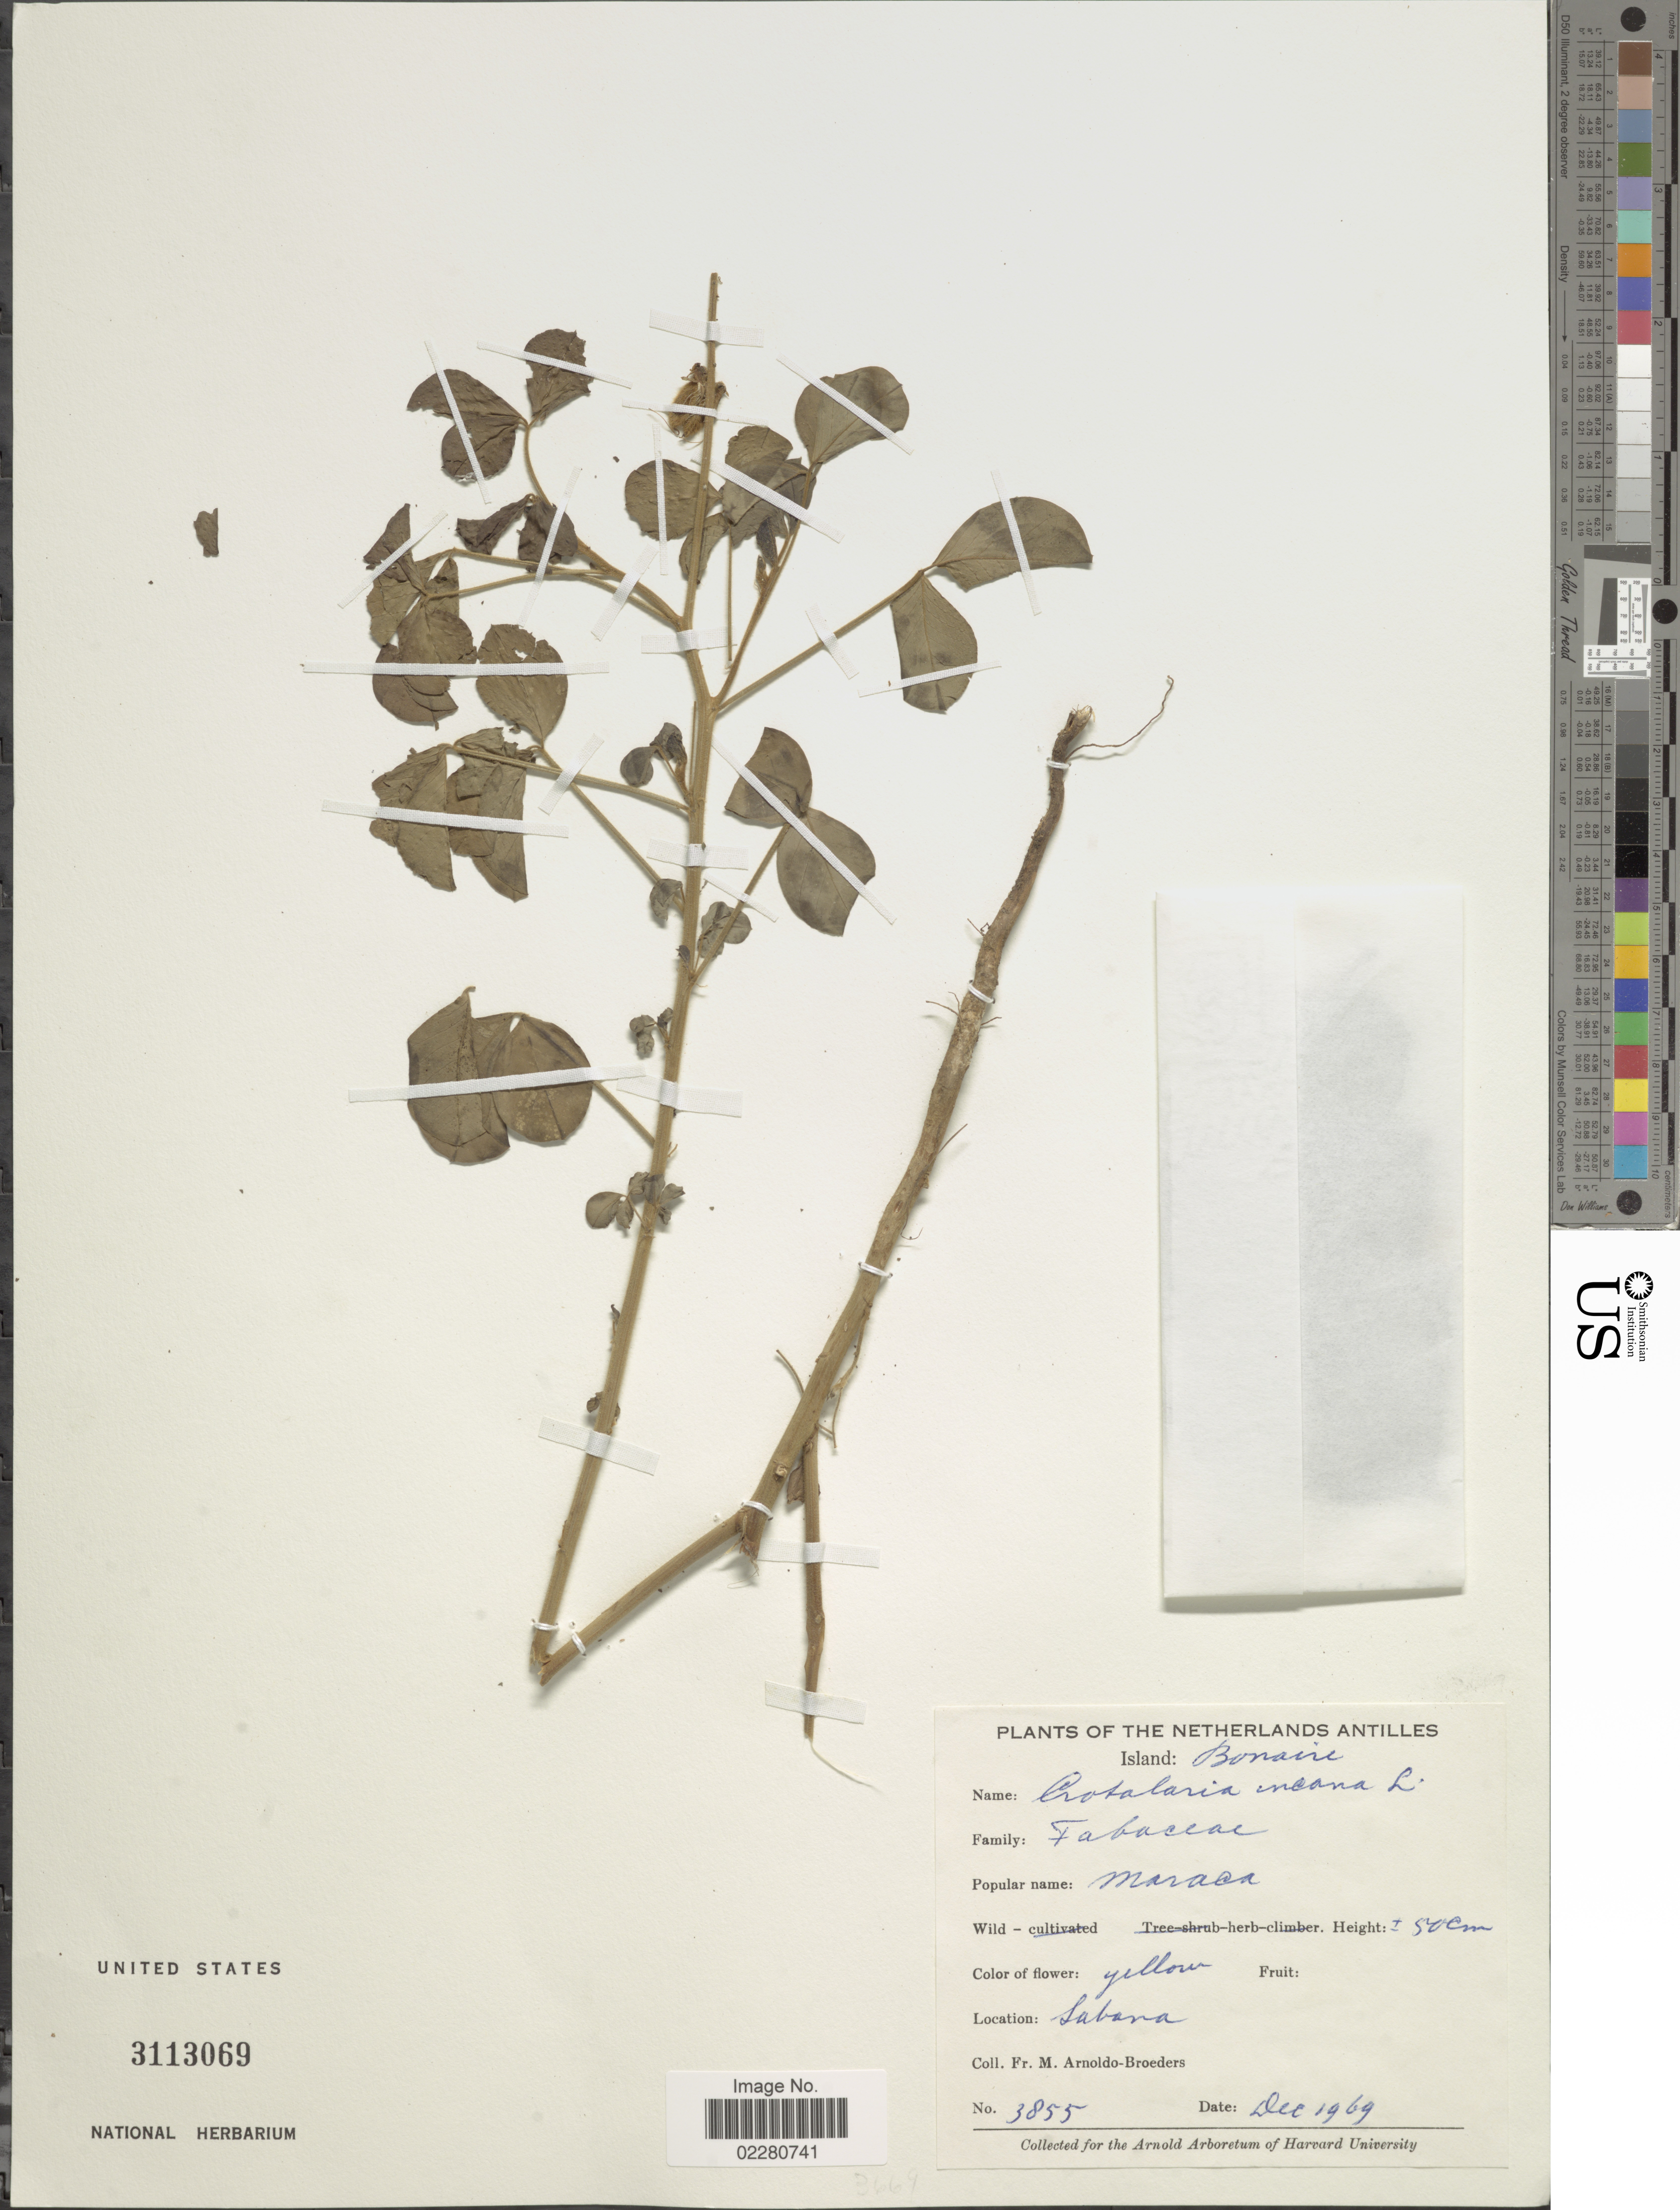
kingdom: Plantae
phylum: Tracheophyta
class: Magnoliopsida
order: Fabales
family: Fabaceae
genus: Crotalaria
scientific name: Crotalaria incana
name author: L.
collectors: N. Arnoldo-Broeders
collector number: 3855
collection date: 1969-12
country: Netherlands Antilles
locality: Island: Bonaire. Sabana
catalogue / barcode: US 3113069